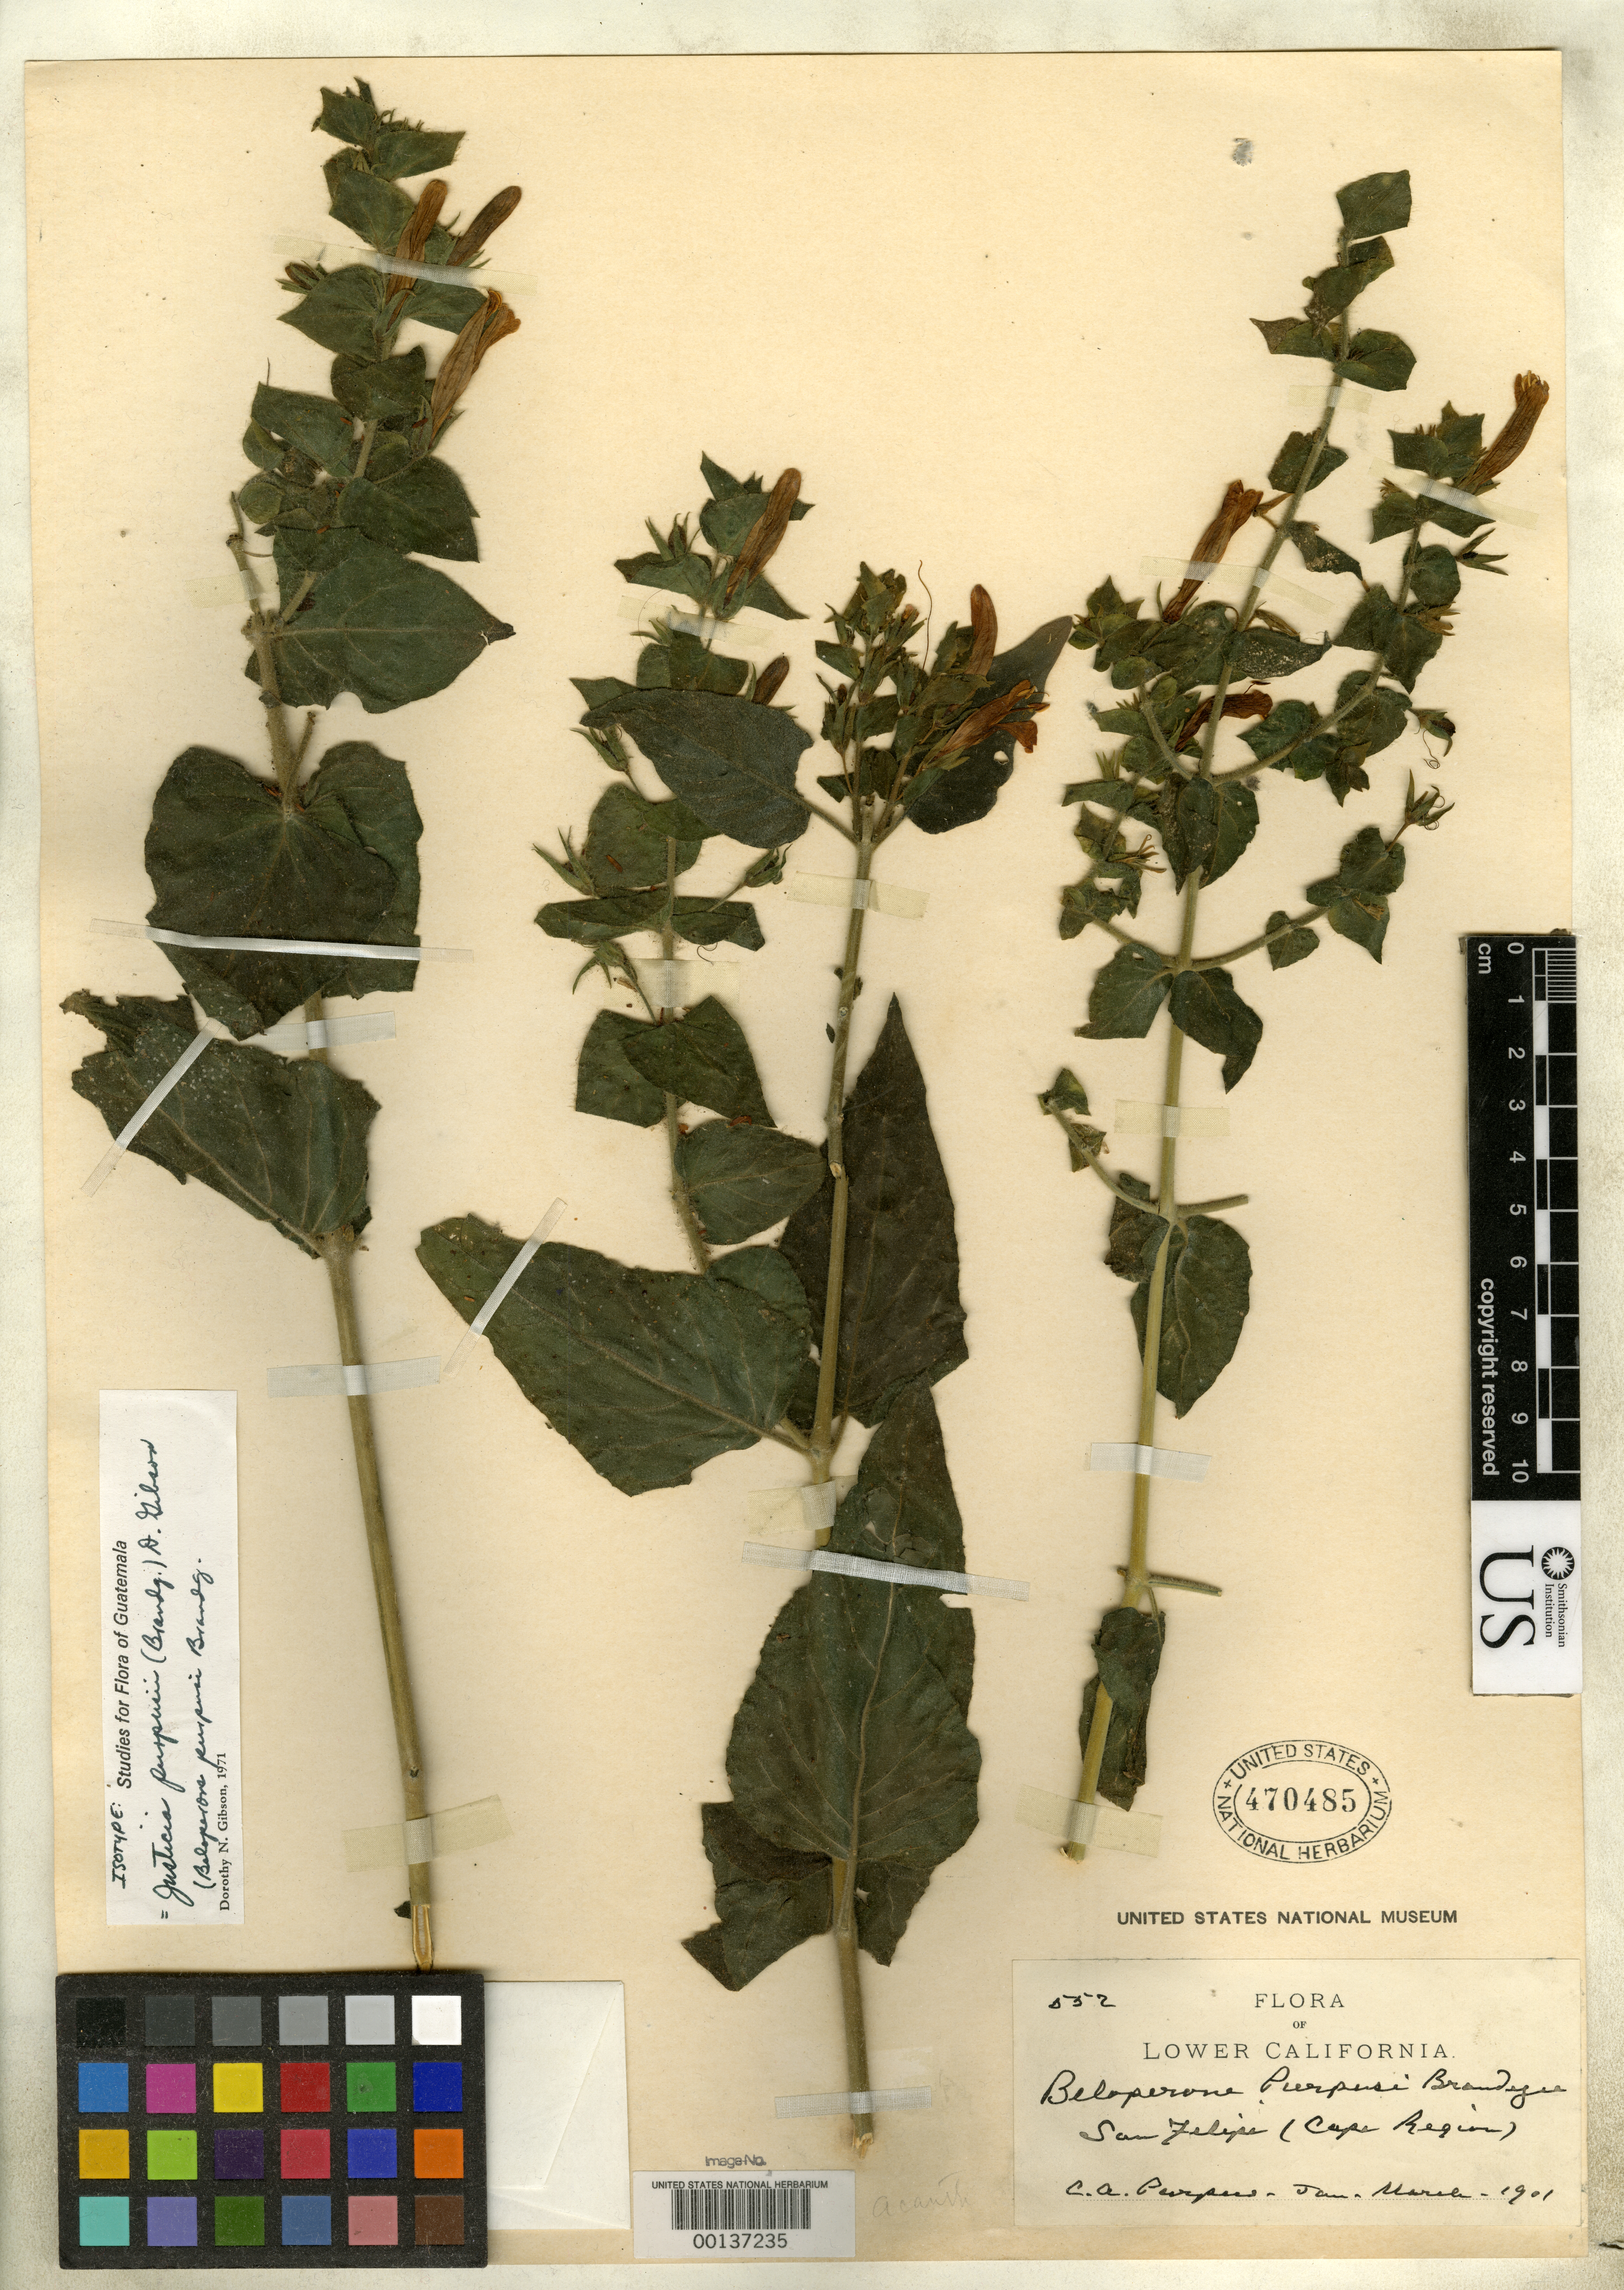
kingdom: Plantae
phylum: Tracheophyta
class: Magnoliopsida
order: Lamiales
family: Acanthaceae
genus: Beloperone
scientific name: Beloperone purpusi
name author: Brandegee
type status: Isotype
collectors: C. A. Purpus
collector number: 552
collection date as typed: Feb 1901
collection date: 1901-02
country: Mexico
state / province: Baja California Sur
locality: San Felipe.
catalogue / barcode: US 470485